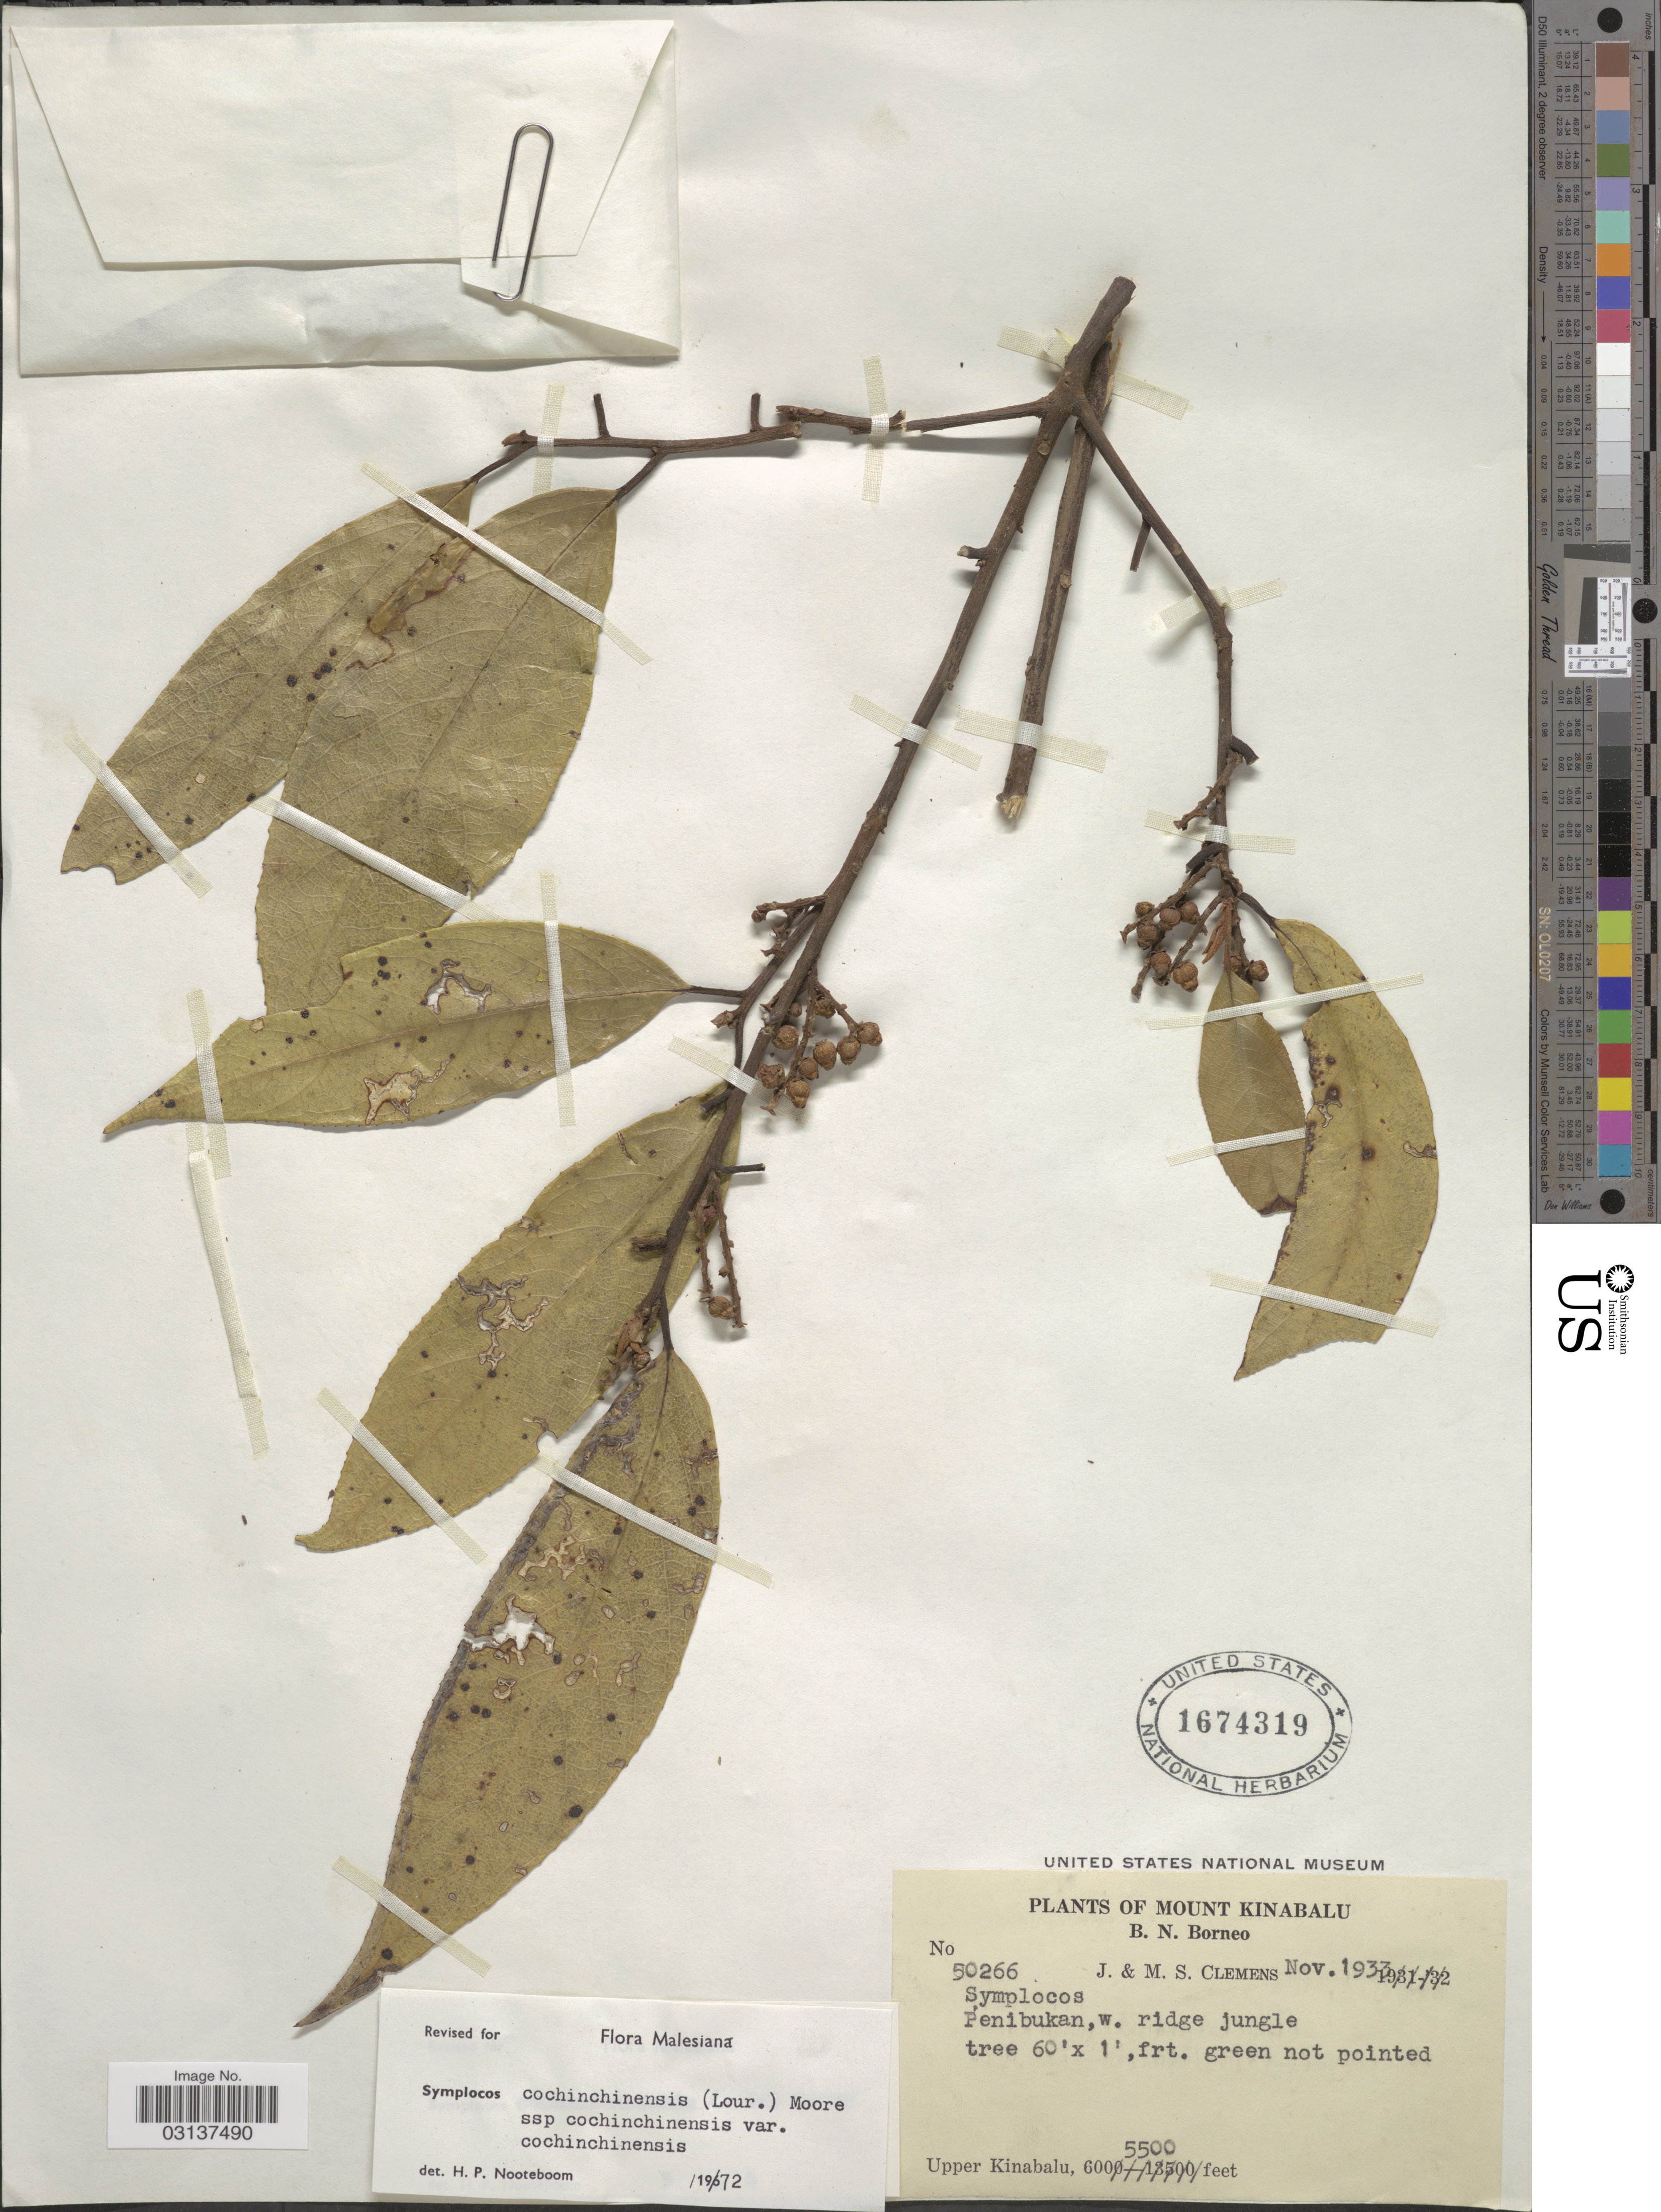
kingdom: Plantae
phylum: Tracheophyta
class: Magnoliopsida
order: Ericales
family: Symplocaceae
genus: Symplocos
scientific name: Symplocos cochinchinensis subsp. cochinchinensis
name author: (Lour.) S. Moore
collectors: J. Clemens & M. S. Clemens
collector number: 50266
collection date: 1933-11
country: Malaysia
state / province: Sabah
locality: Mount Kinabalu, Penibukan. Upper Kinabalu.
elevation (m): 1676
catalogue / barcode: US 1674319